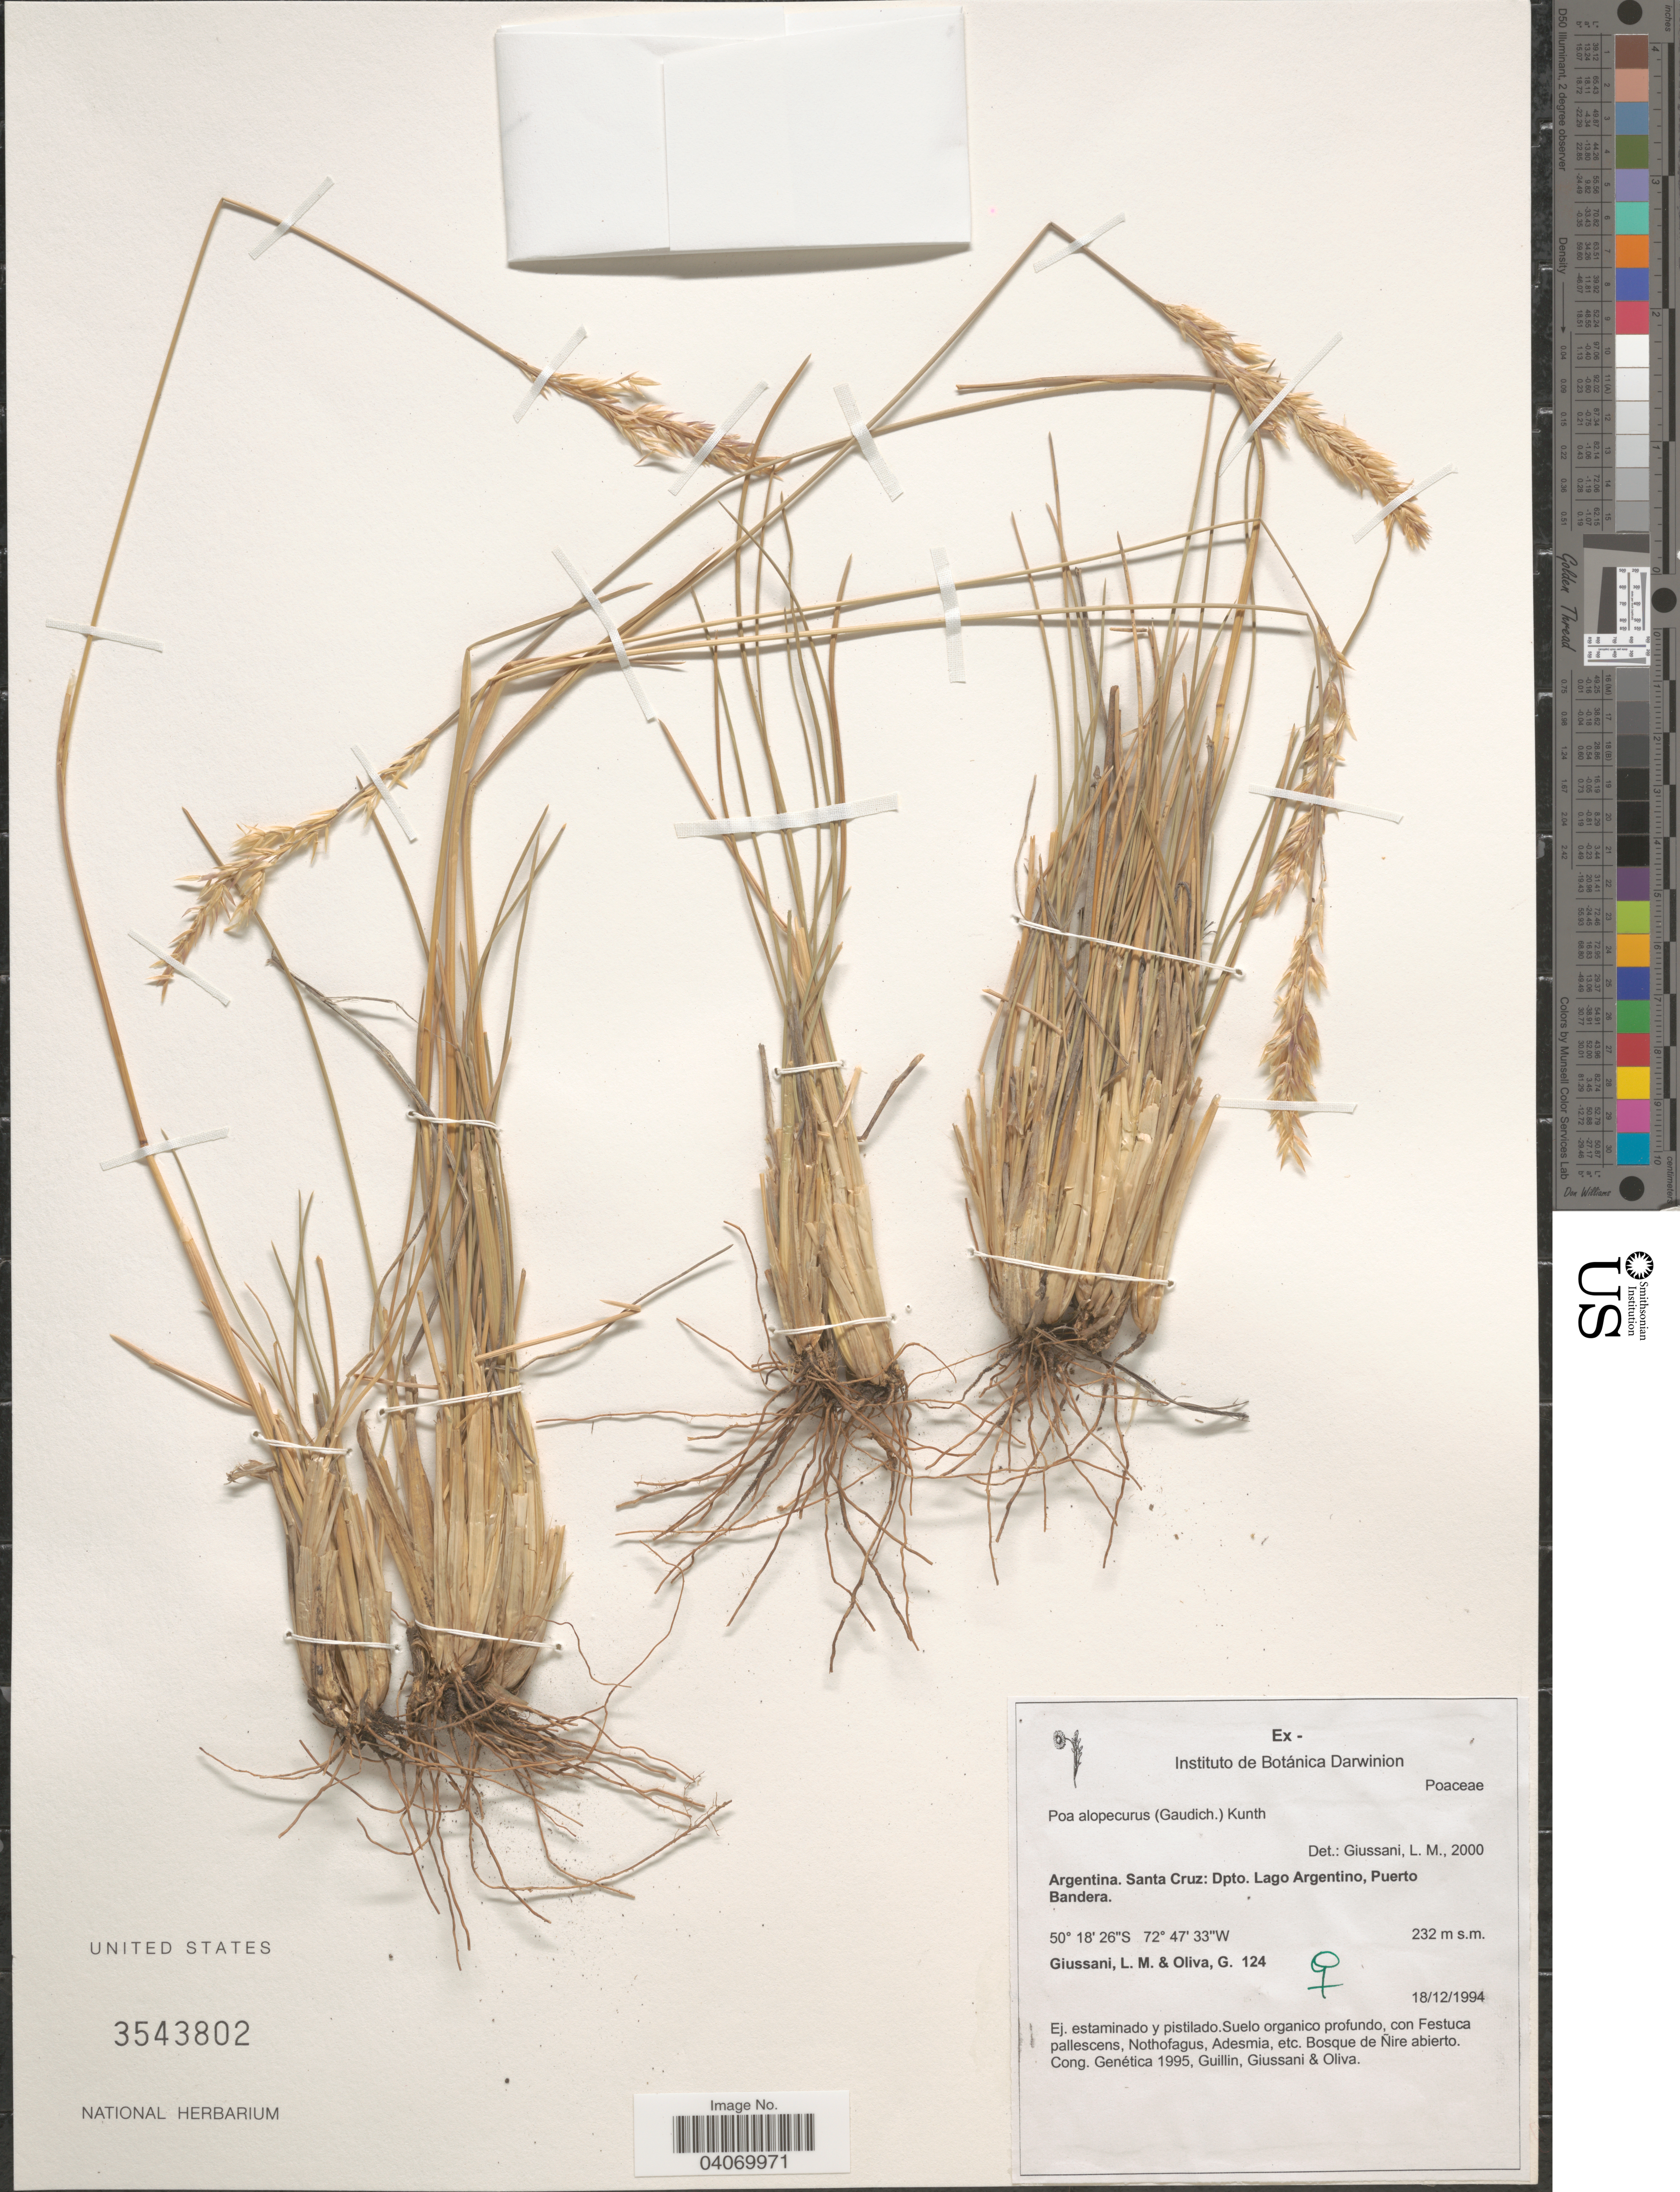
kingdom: Plantae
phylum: Tracheophyta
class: Liliopsida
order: Poales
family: Poaceae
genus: Poa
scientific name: Poa alopecurus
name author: (Gaudich. ex Mirb.) Kunth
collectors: L. Giussani & G. Oliva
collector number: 124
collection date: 1994-12-18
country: Argentina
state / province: Santa Cruz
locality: Dpto. Lago Argentino, Puerto Bandera.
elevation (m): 232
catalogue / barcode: US 3543802